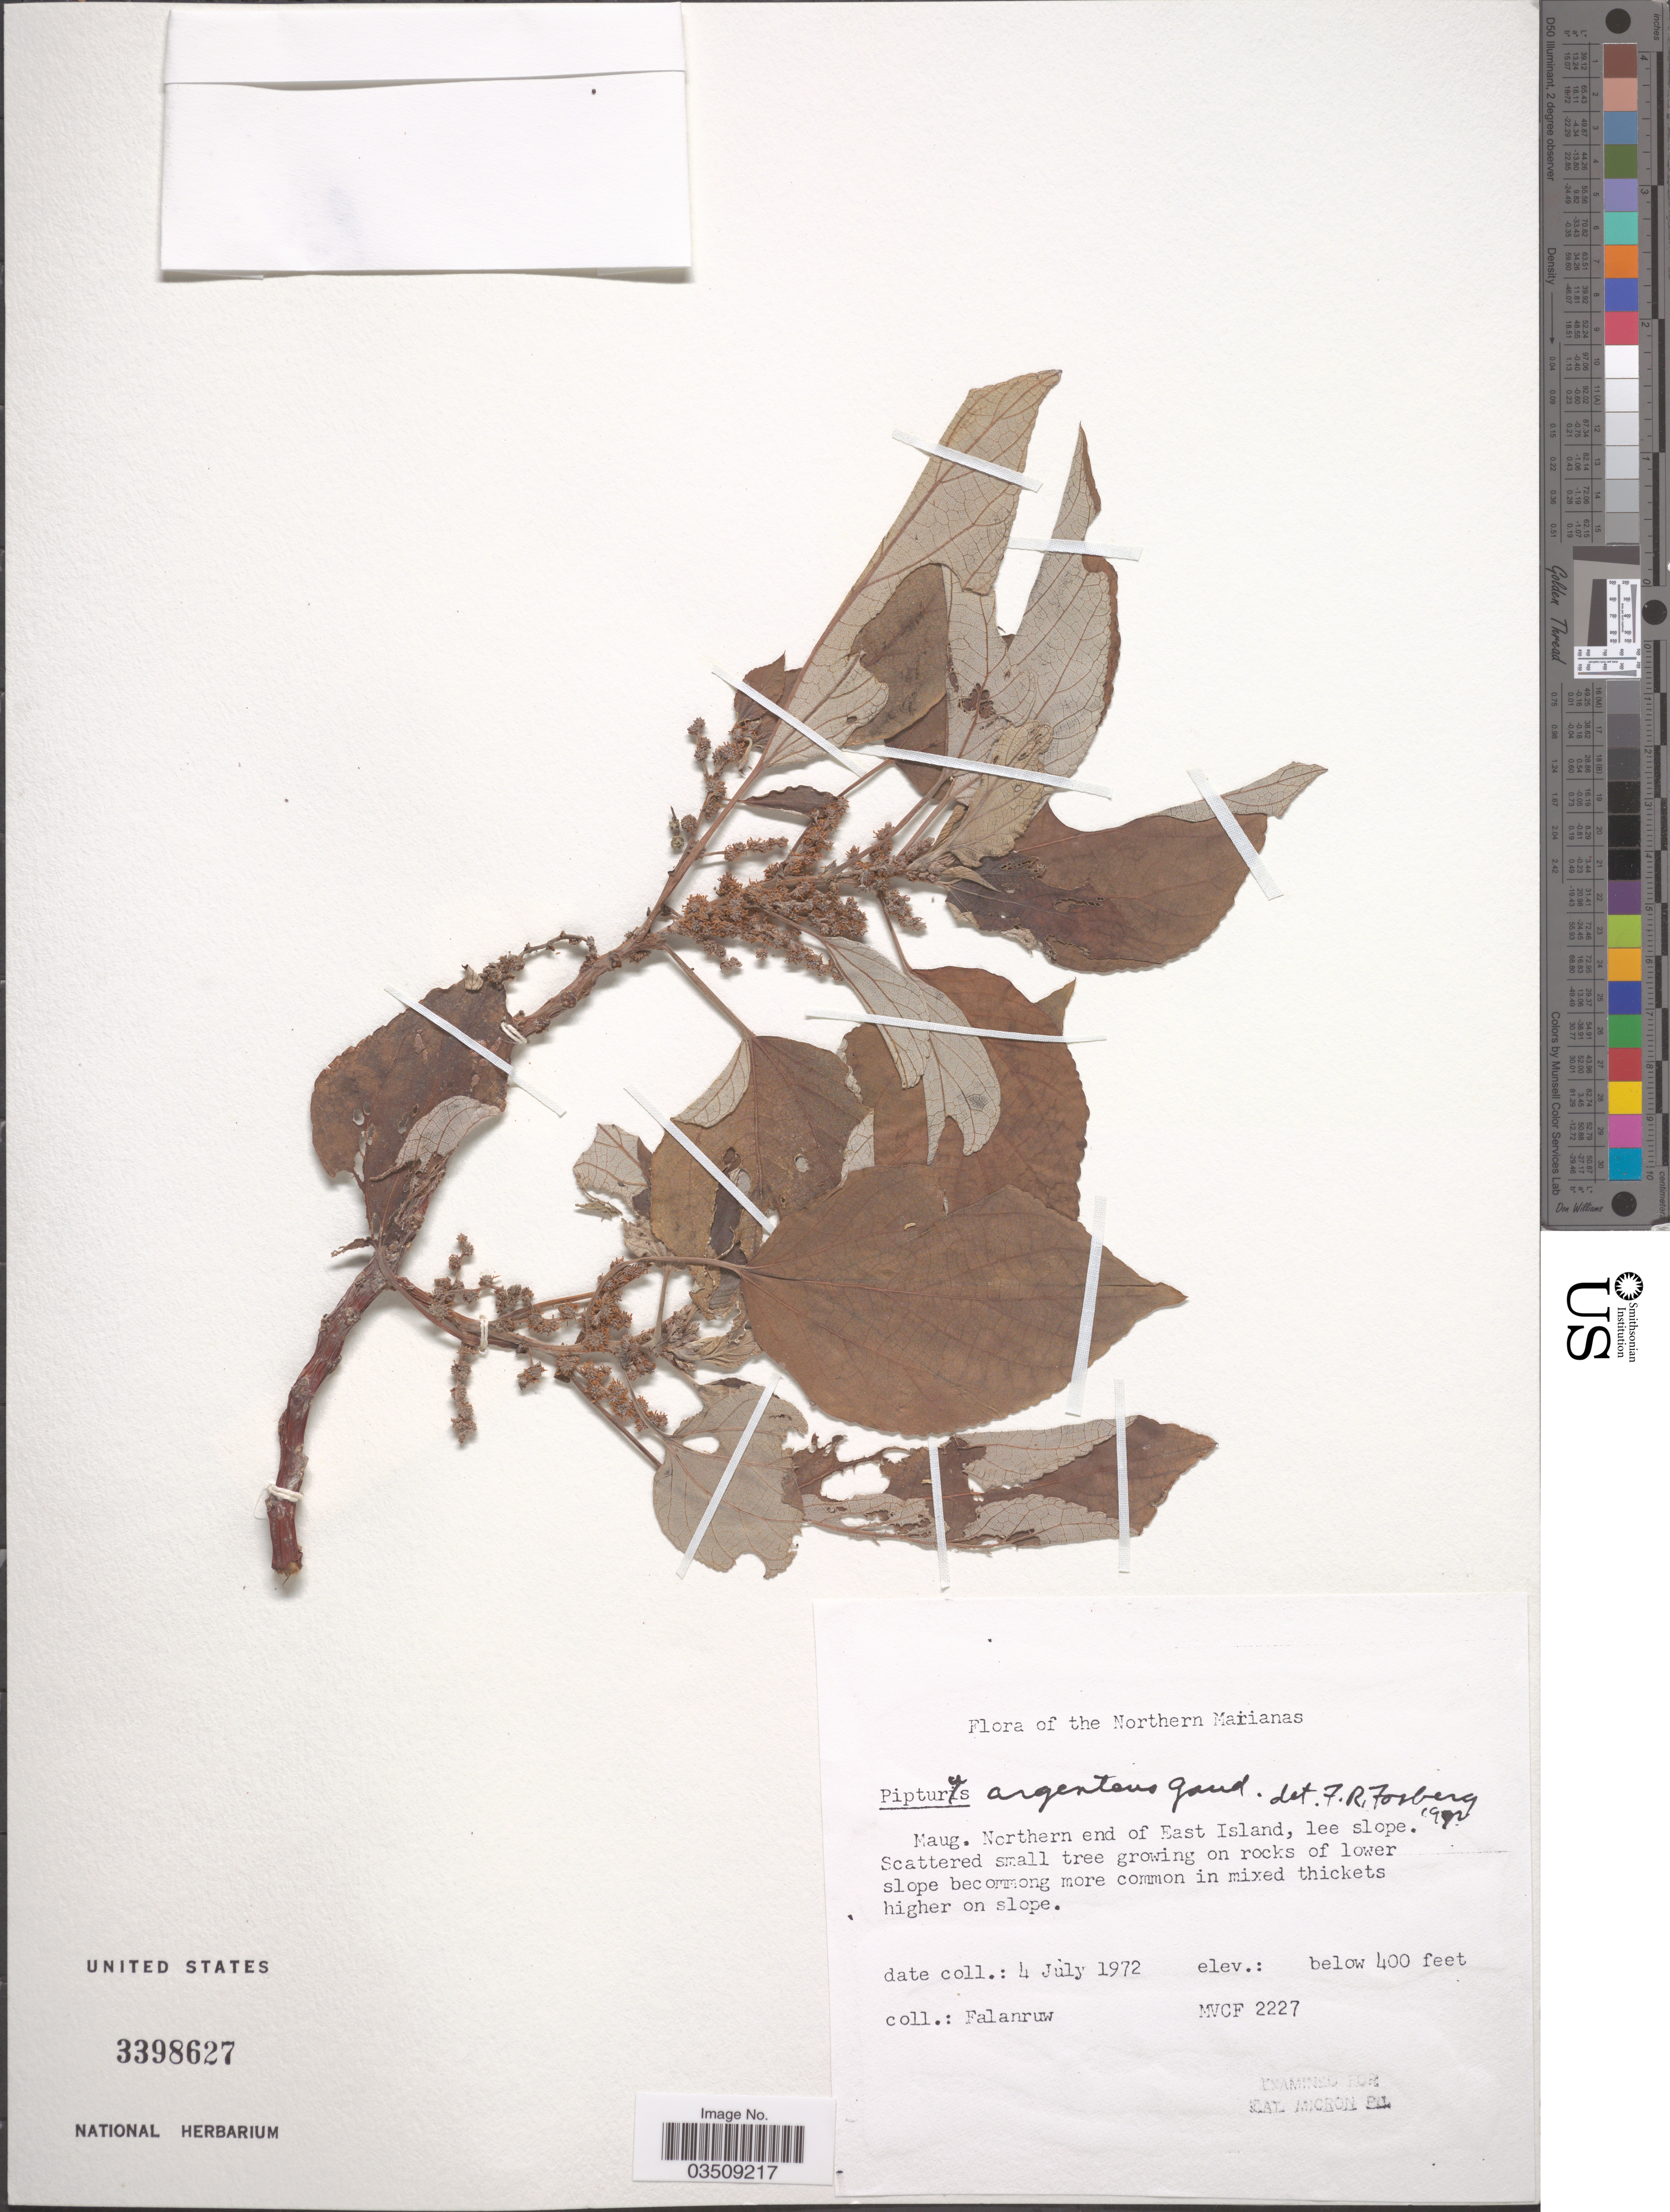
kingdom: Plantae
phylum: Tracheophyta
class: Magnoliopsida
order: Rosales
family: Urticaceae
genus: Pipturus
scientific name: Pipturus argenteus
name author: (G. Forst.) Wedd.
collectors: Falanruw, --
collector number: MVCF2227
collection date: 1972-07-04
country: Northern Mariana Islands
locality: Northern Marianas. Maug. Northern end of East Island, lee slope.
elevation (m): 122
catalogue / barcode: US 3398627